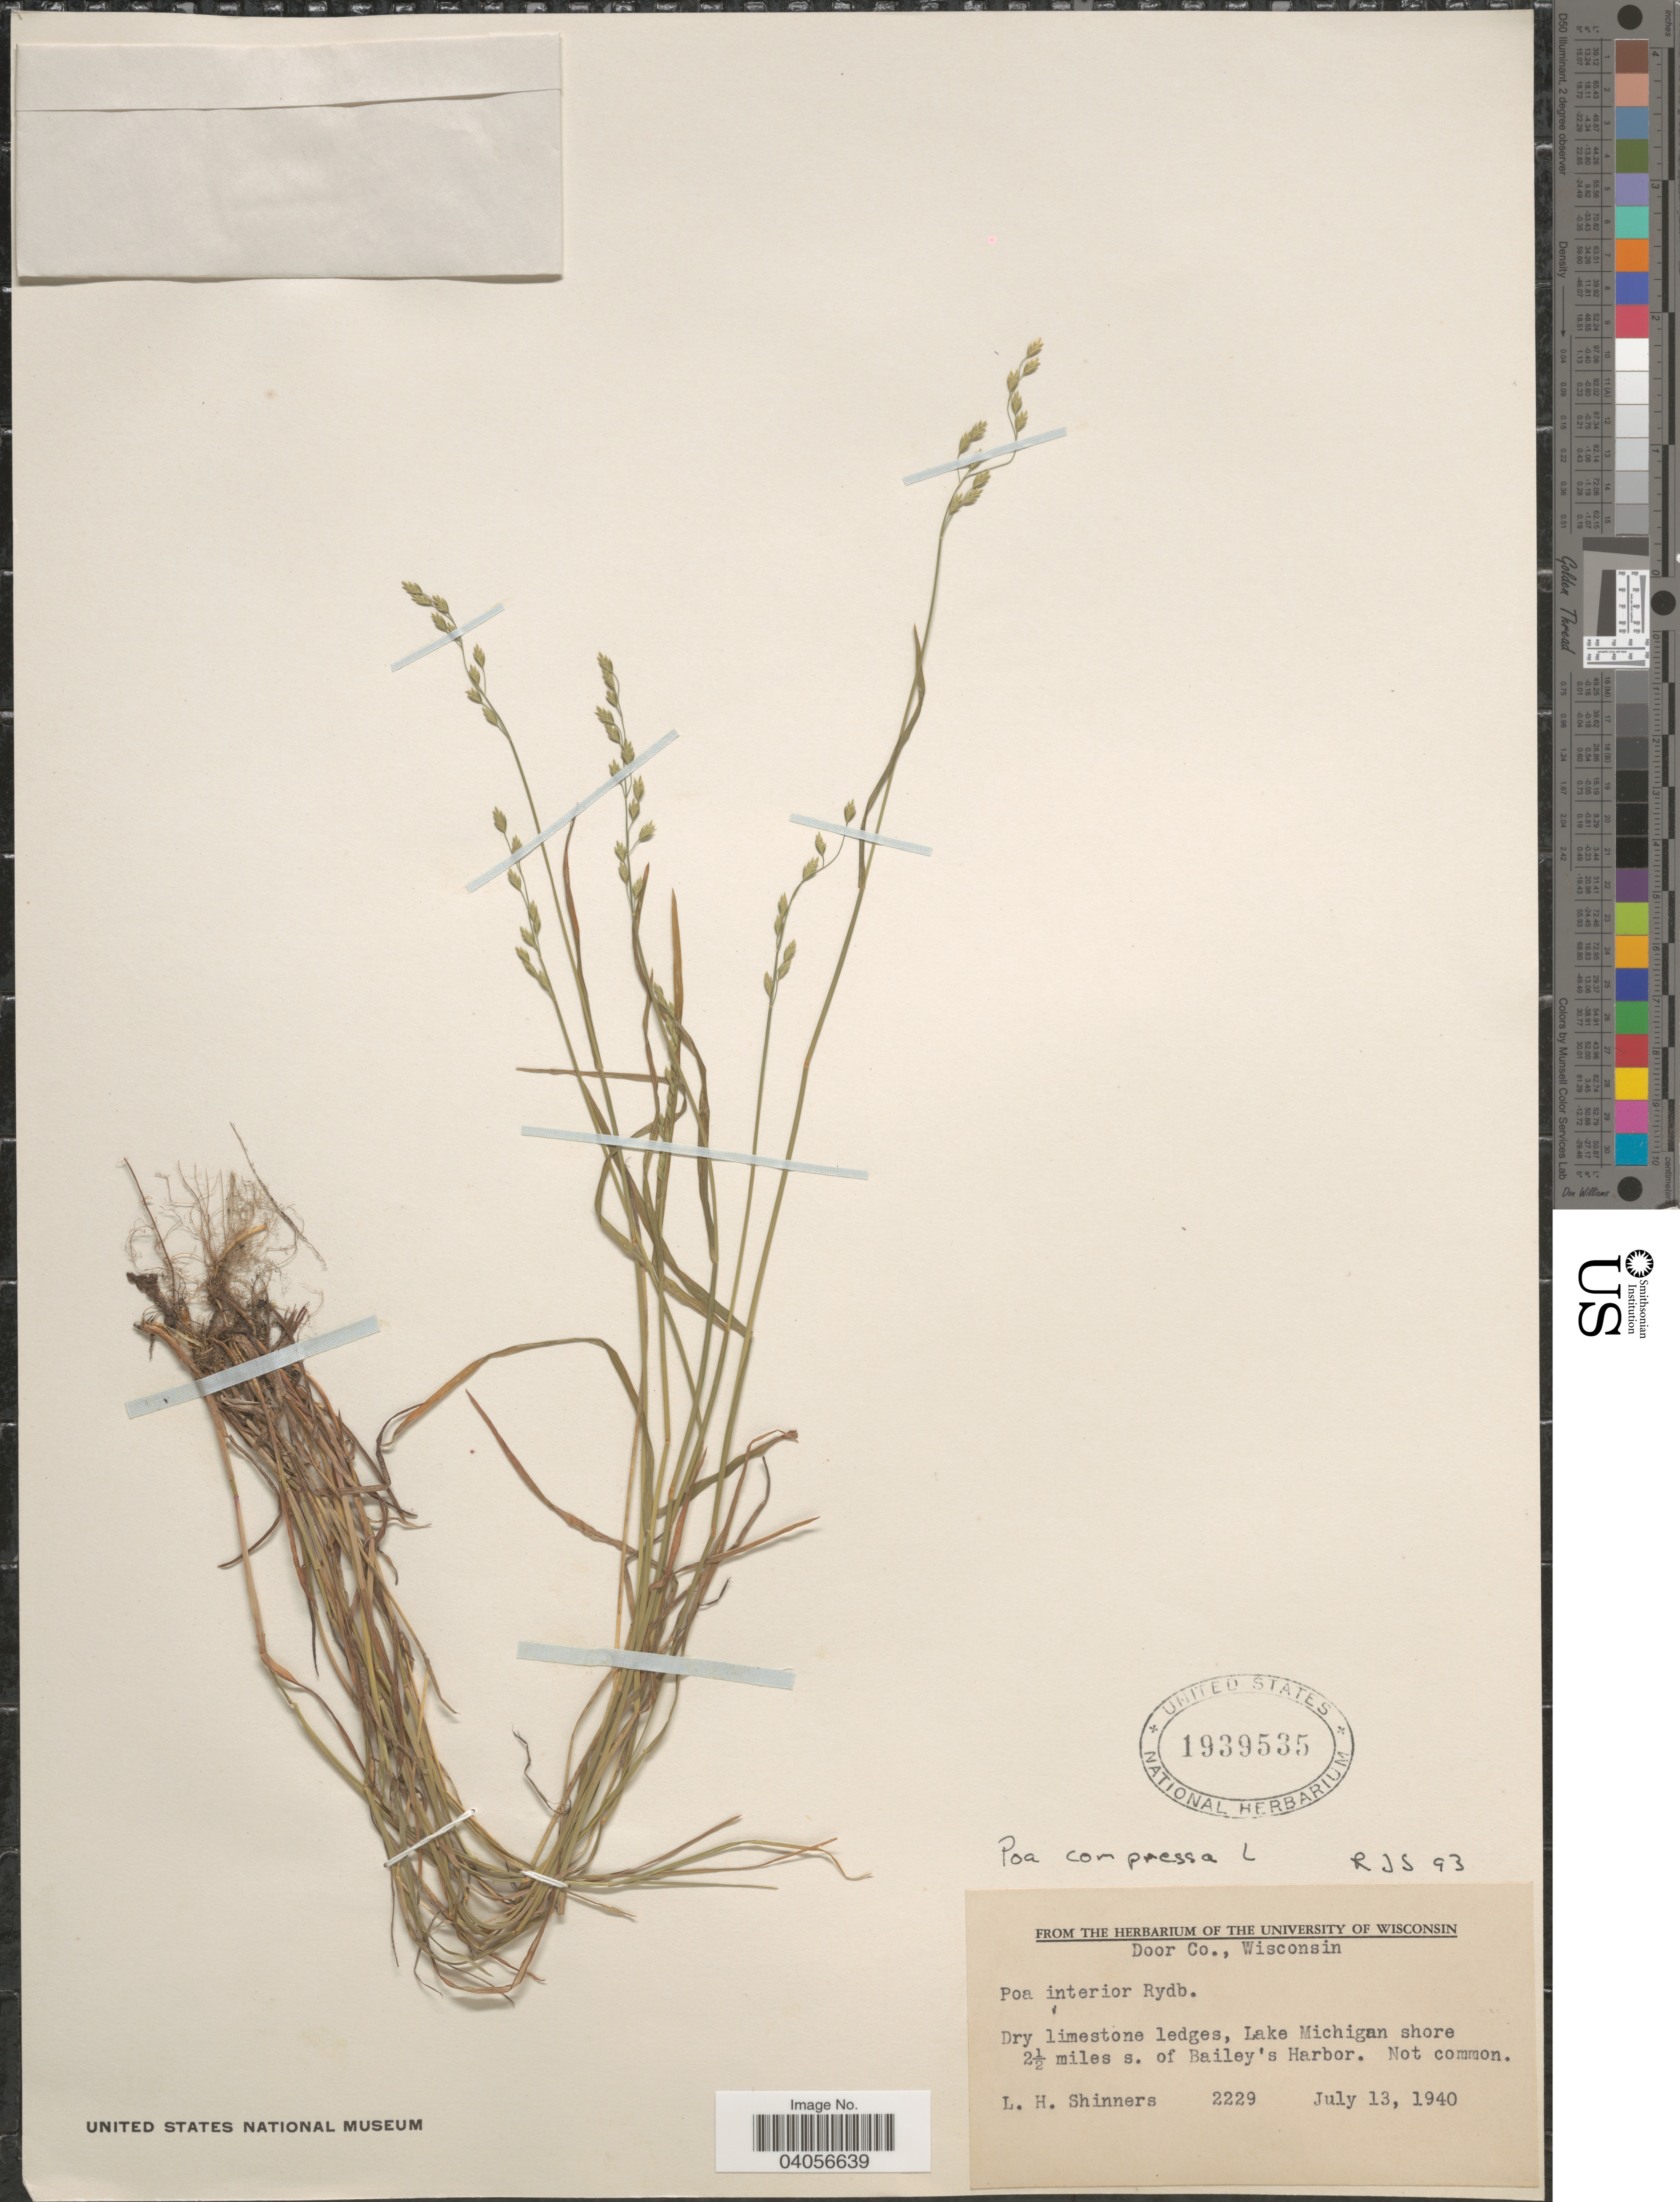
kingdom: Plantae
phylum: Tracheophyta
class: Liliopsida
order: Poales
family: Poaceae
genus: Poa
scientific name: Poa compressa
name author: L.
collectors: L. H. Shinners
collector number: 2229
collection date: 1940-07-13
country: United States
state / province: Wisconsin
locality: Door Co. Dry limestone ledges, Lake Michigan shore 2½ miles s. of Bailey's Harbor.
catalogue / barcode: US 1939535